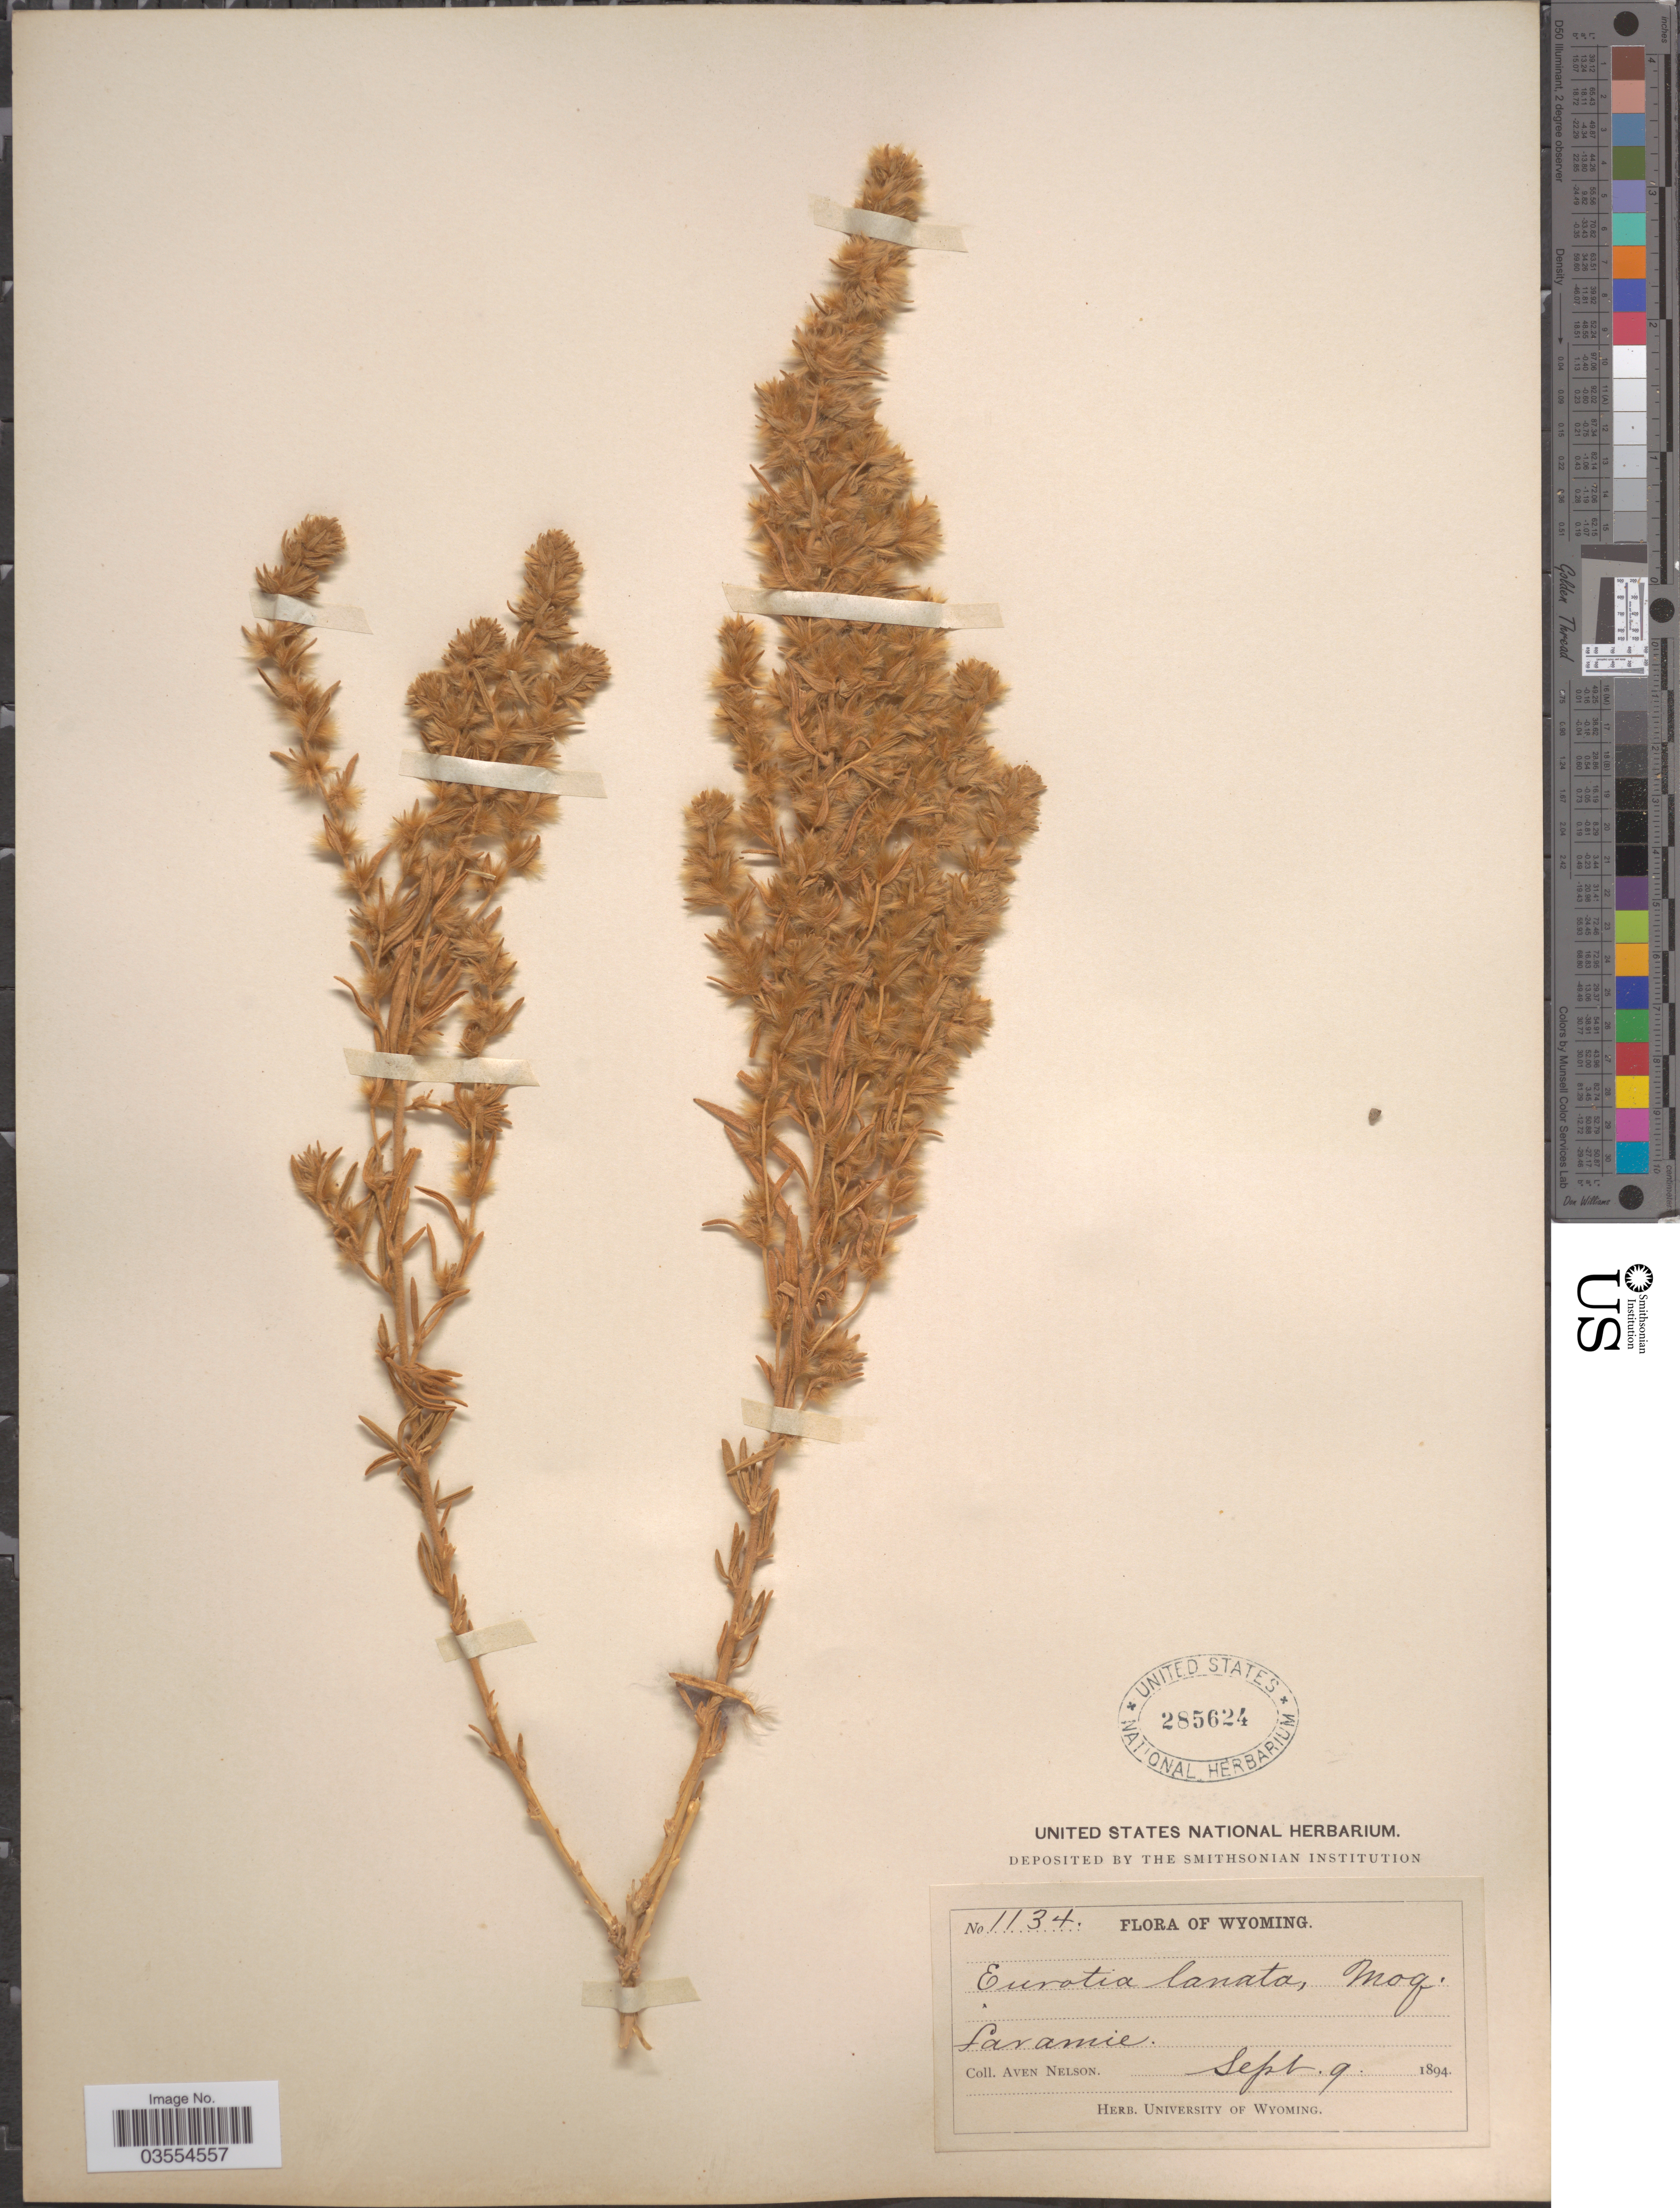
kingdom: Plantae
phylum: Tracheophyta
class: Magnoliopsida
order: Caryophyllales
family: Amaranthaceae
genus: Krascheninnikovia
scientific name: Krascheninnikovia lanata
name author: (Pursh) A. Meeuse & A.Smit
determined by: U.S. National Herbarium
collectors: A. Nelson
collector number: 1134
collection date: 1894-09-09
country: United States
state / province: Wyoming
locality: Laramie.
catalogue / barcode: US 285624